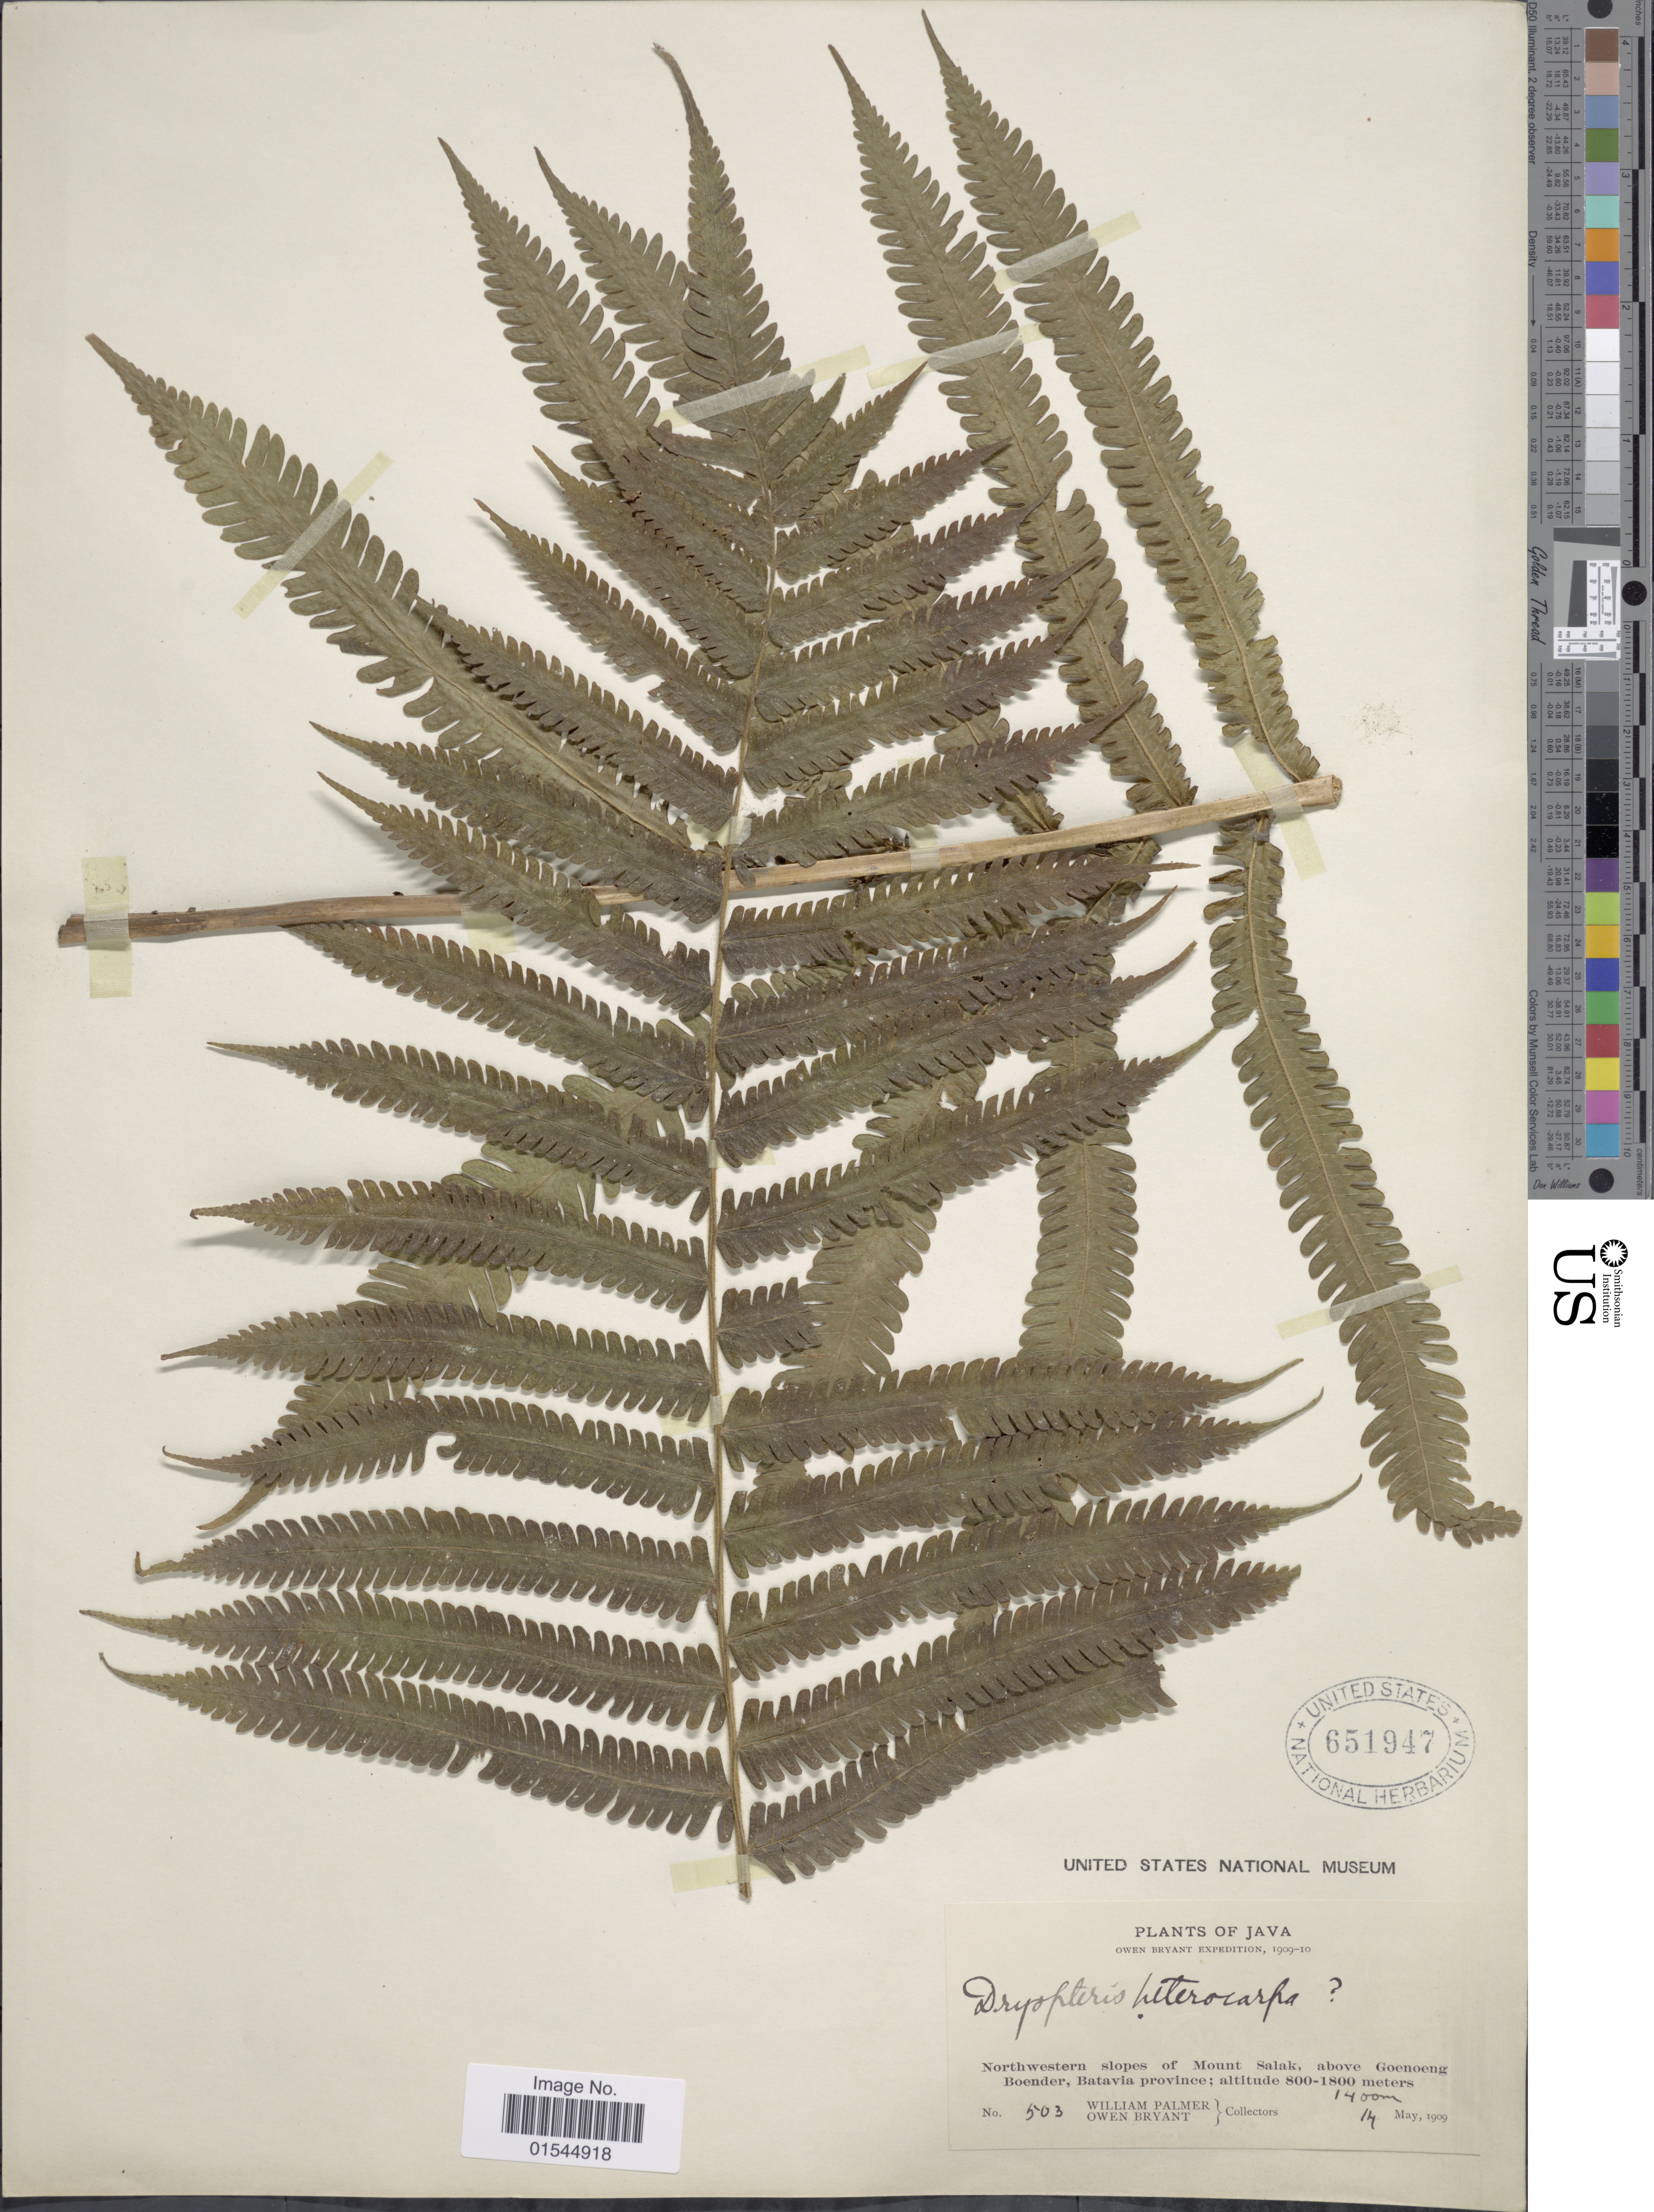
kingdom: Plantae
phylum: Tracheophyta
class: Polypodiopsida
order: Polypodiales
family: Thelypteridaceae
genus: Sphaerostephanos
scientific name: Sphaerostephanos heterocarpus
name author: (Blume) Holttum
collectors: W. Palmer & O. Bryant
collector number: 503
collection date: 1909-05-14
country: Indonesia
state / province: Java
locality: Northwestern slopes of Mount Salak, above Goenoeng Boender, Batavia province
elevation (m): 1400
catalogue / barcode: US 651947